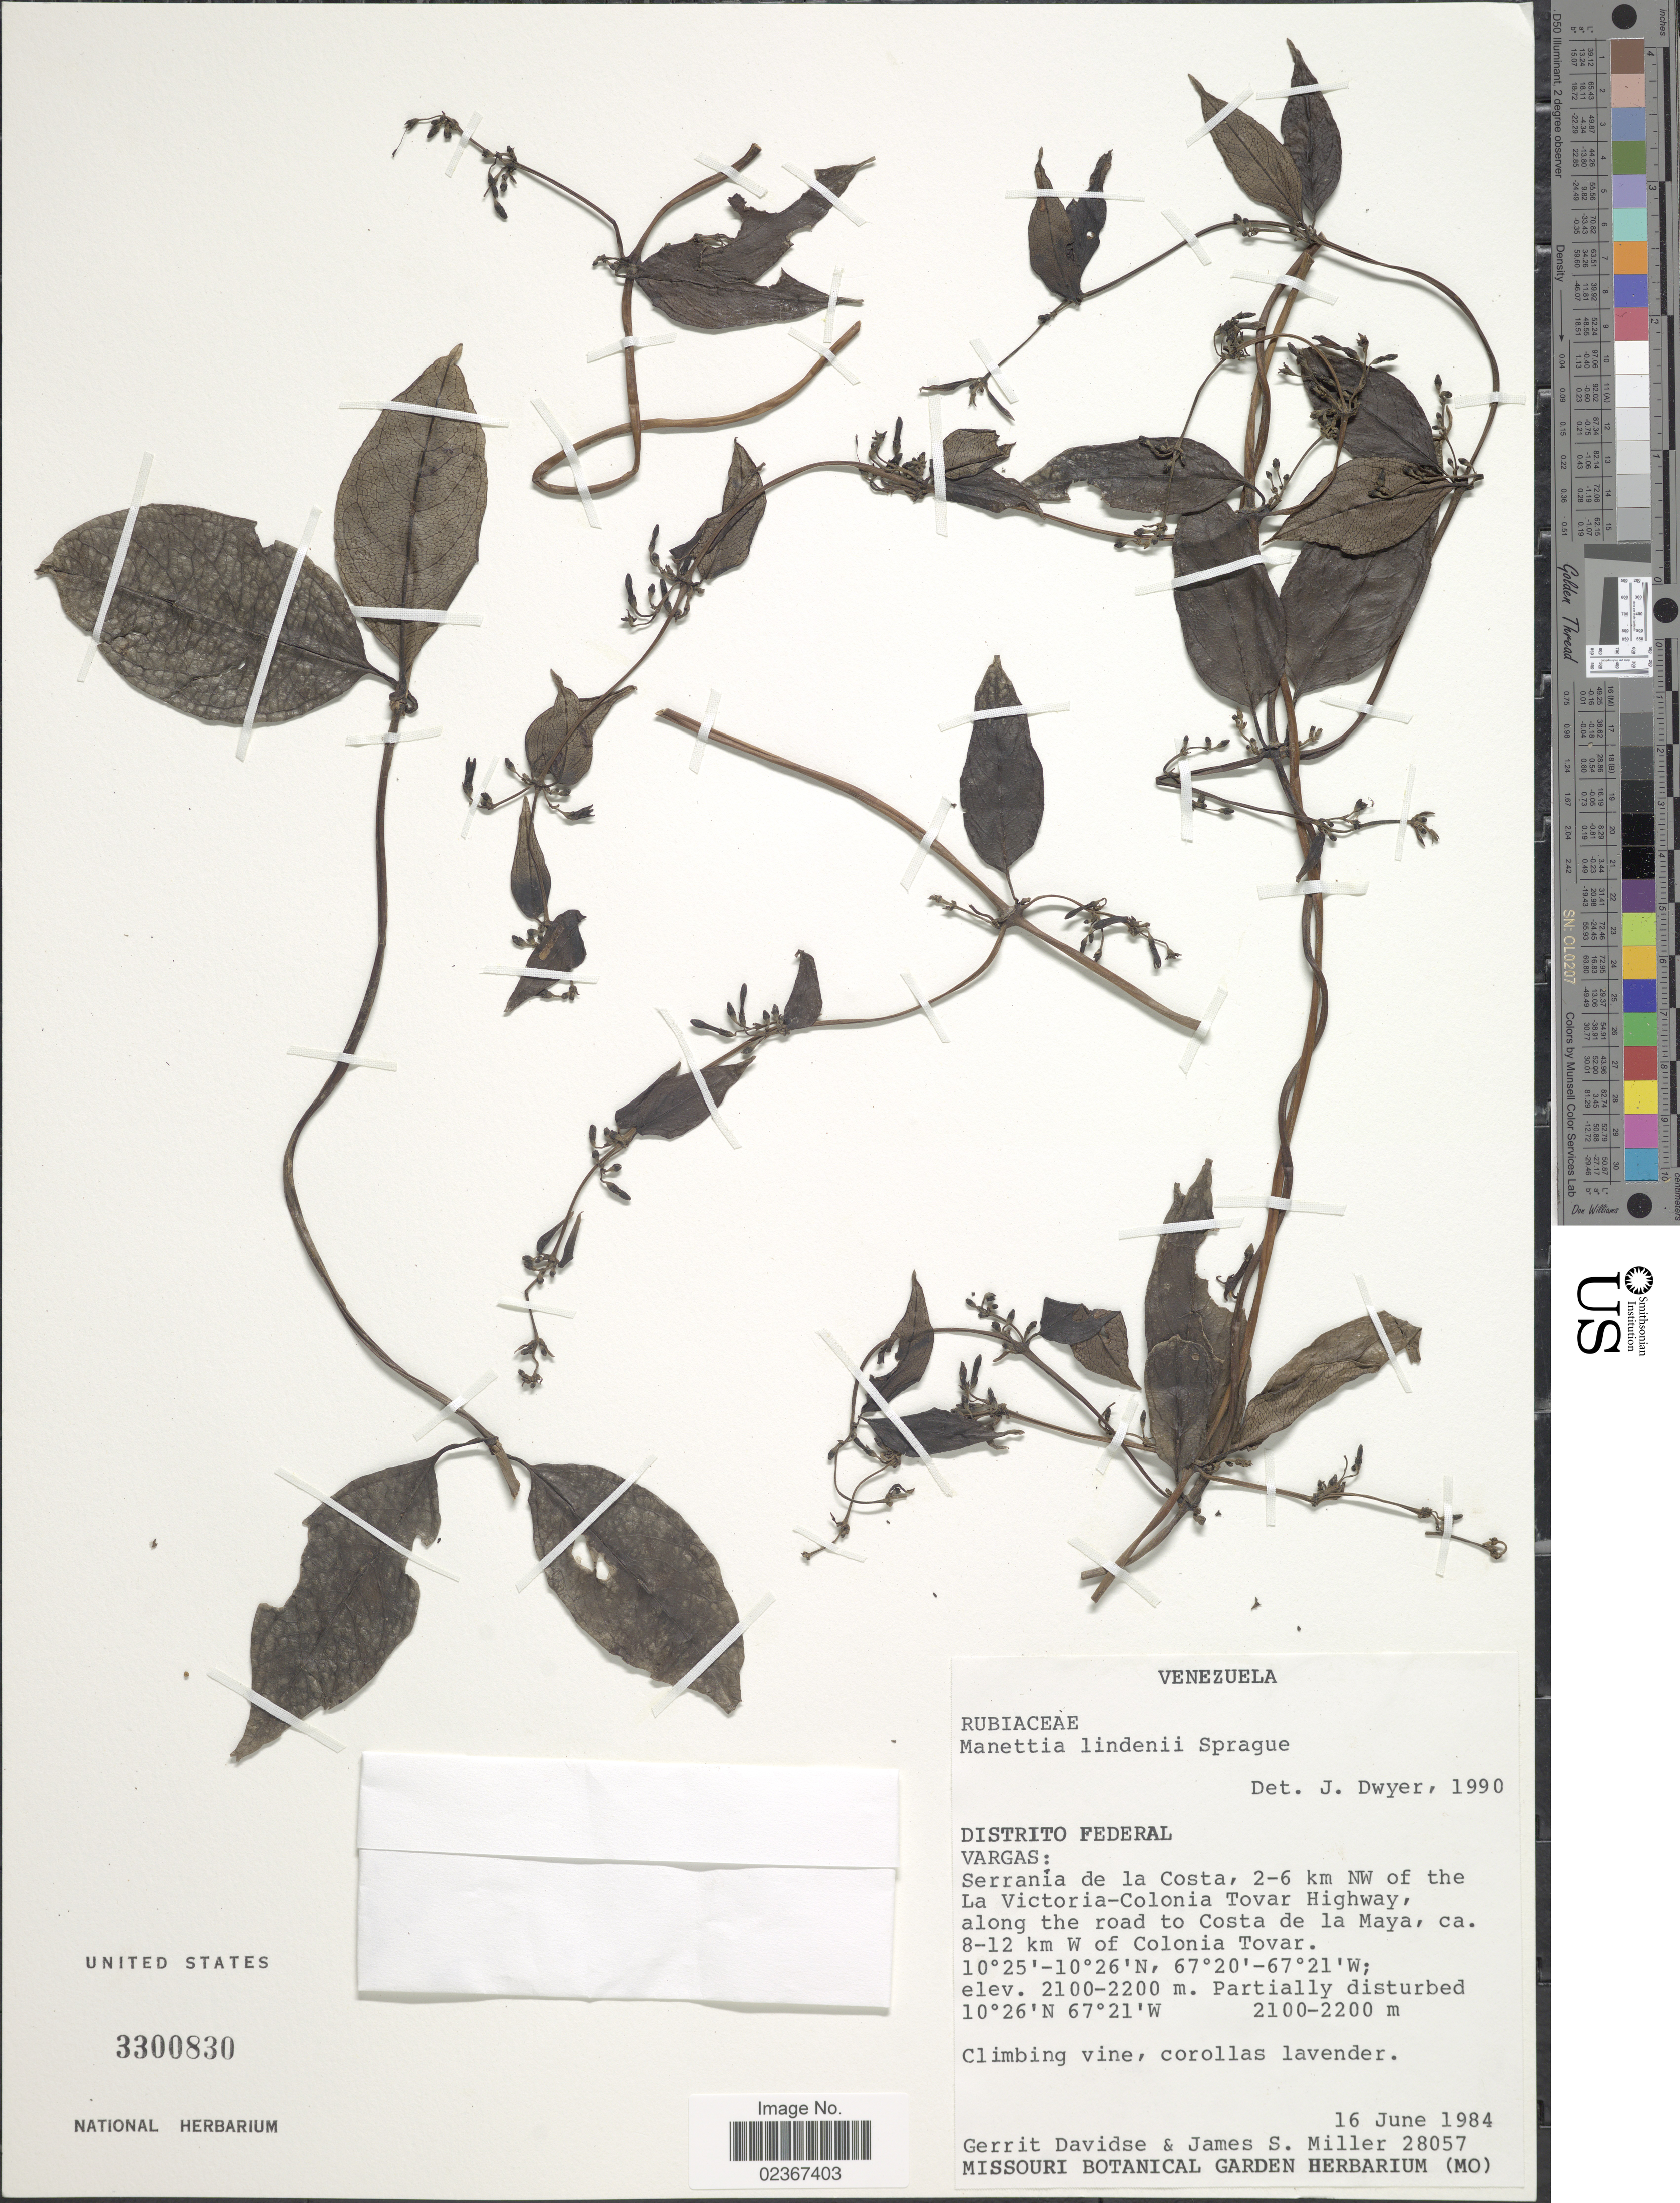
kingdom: Plantae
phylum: Tracheophyta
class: Magnoliopsida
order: Gentianales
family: Rubiaceae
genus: Manettia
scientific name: Manettia lindenii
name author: Sprague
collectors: G. Davidse & J. S. Miller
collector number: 28057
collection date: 1984-06-16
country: Venezuela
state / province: Vargas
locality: Distrito Federal. Serrania de la Costa, 2-6 km NW of the La Victoria-Colonia Tovar Highway, along the road to Costa de la Maya, ca. 8-12 km W of Colonia Tovar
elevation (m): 2100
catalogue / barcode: US 3300830